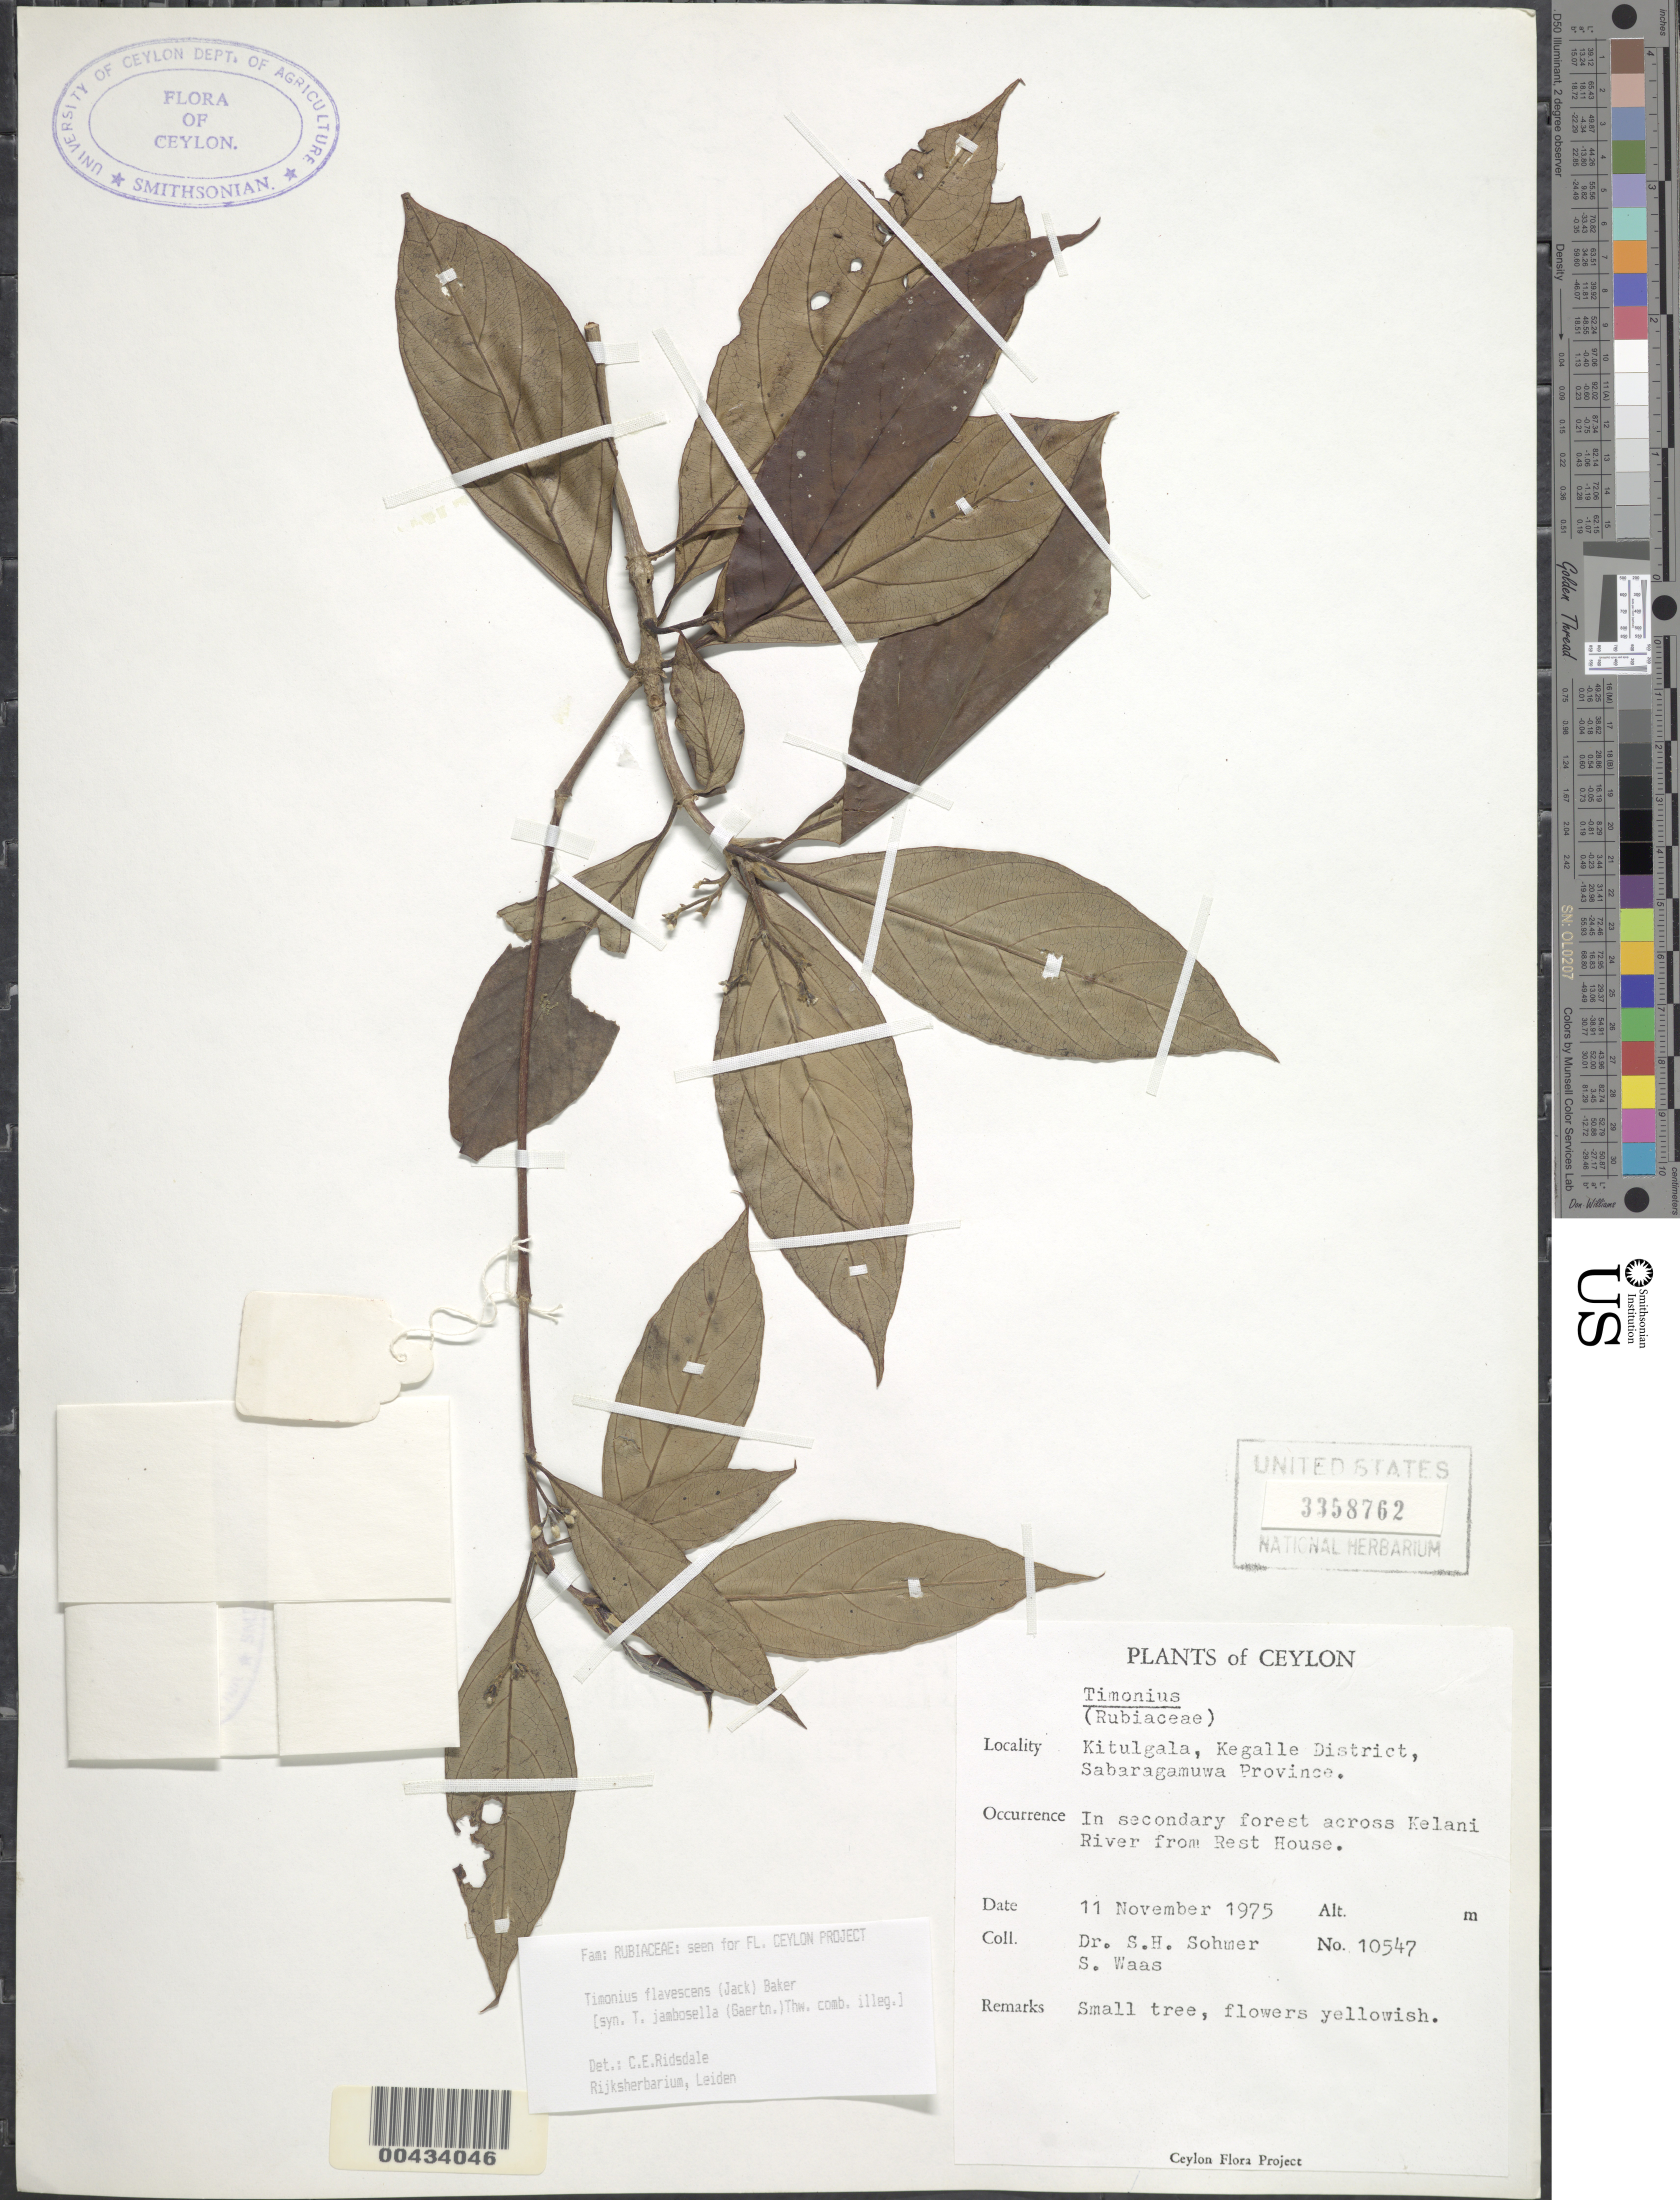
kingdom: Plantae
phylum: Tracheophyta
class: Magnoliopsida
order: Gentianales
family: Rubiaceae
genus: Timonius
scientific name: Timonius flavescens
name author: (Jack) Baker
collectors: S. H. Sohmer & S. Waas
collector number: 10547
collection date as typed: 11 Nov 1975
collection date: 1975-11-11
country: Sri Lanka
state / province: Sabaragamuwa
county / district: Kegalla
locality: Kitulgala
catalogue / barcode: US 3358762